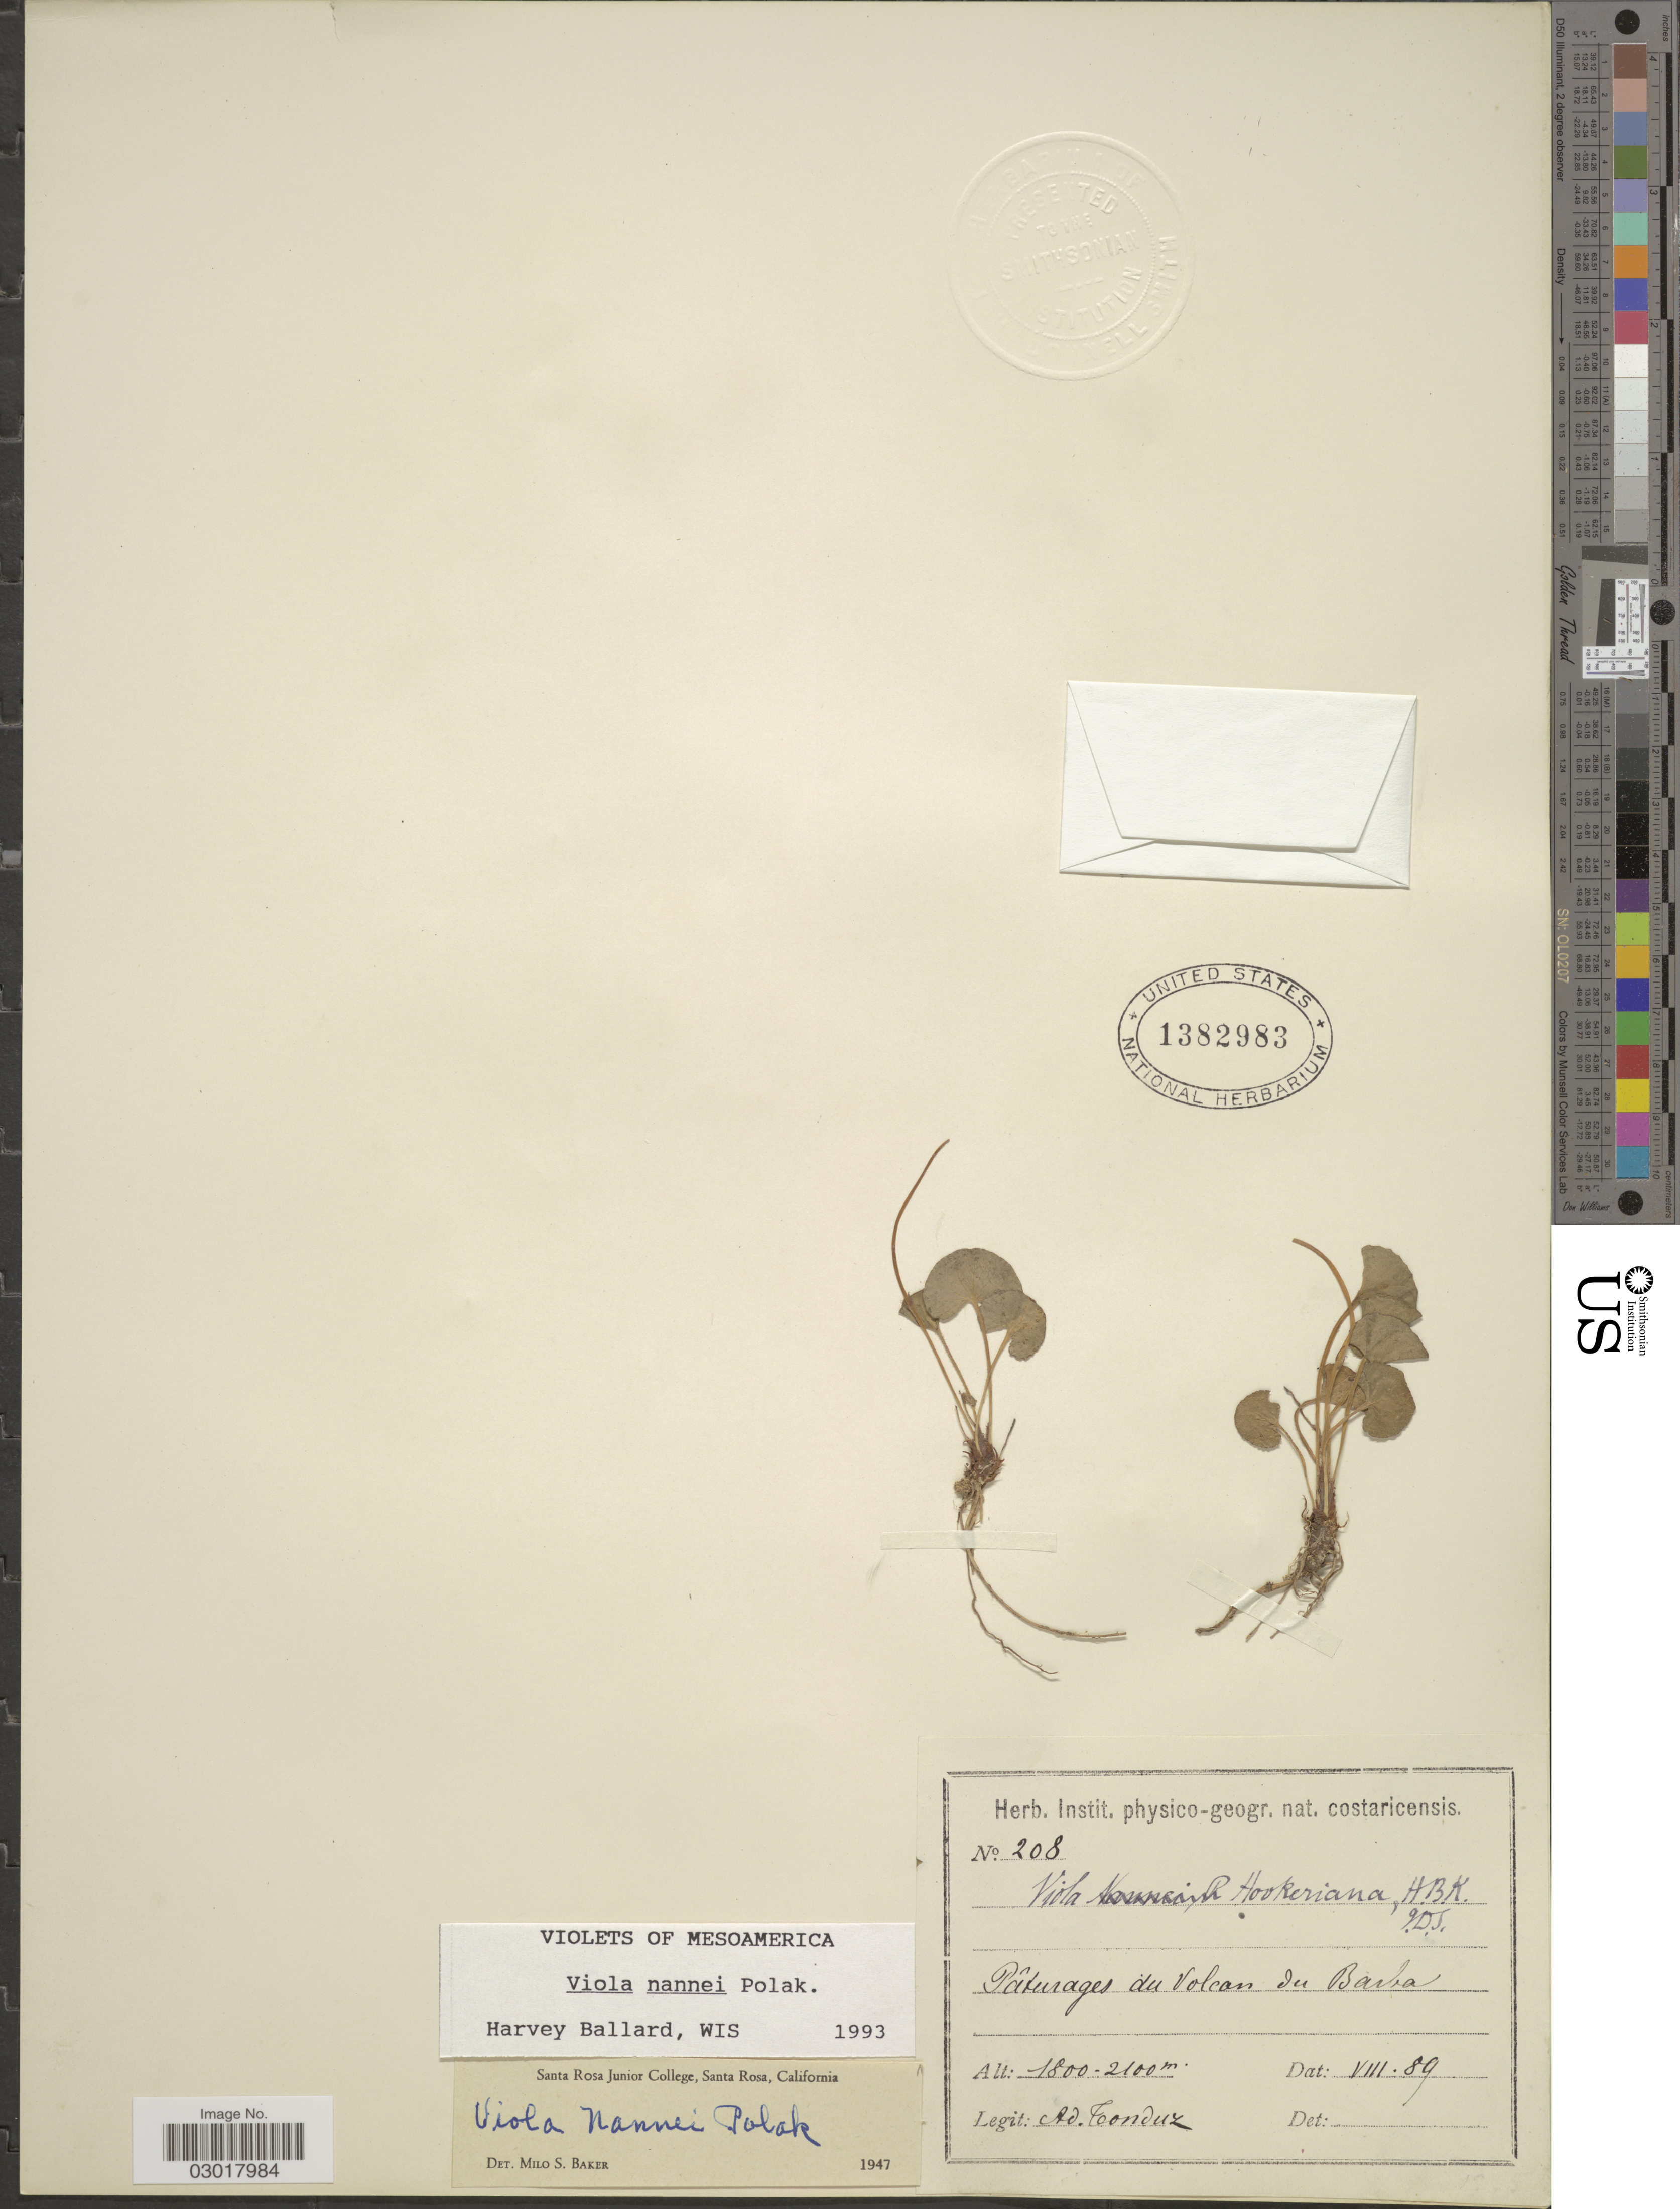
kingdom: Plantae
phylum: Tracheophyta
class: Magnoliopsida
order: Malpighiales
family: Violaceae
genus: Viola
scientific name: Viola nannei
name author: Polák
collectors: A. Tonduz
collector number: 208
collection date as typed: Transcribed d/m/y: /8/89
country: Costa Rica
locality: Pâturages du Volcan du Barba.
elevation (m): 1800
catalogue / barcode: US 1382983